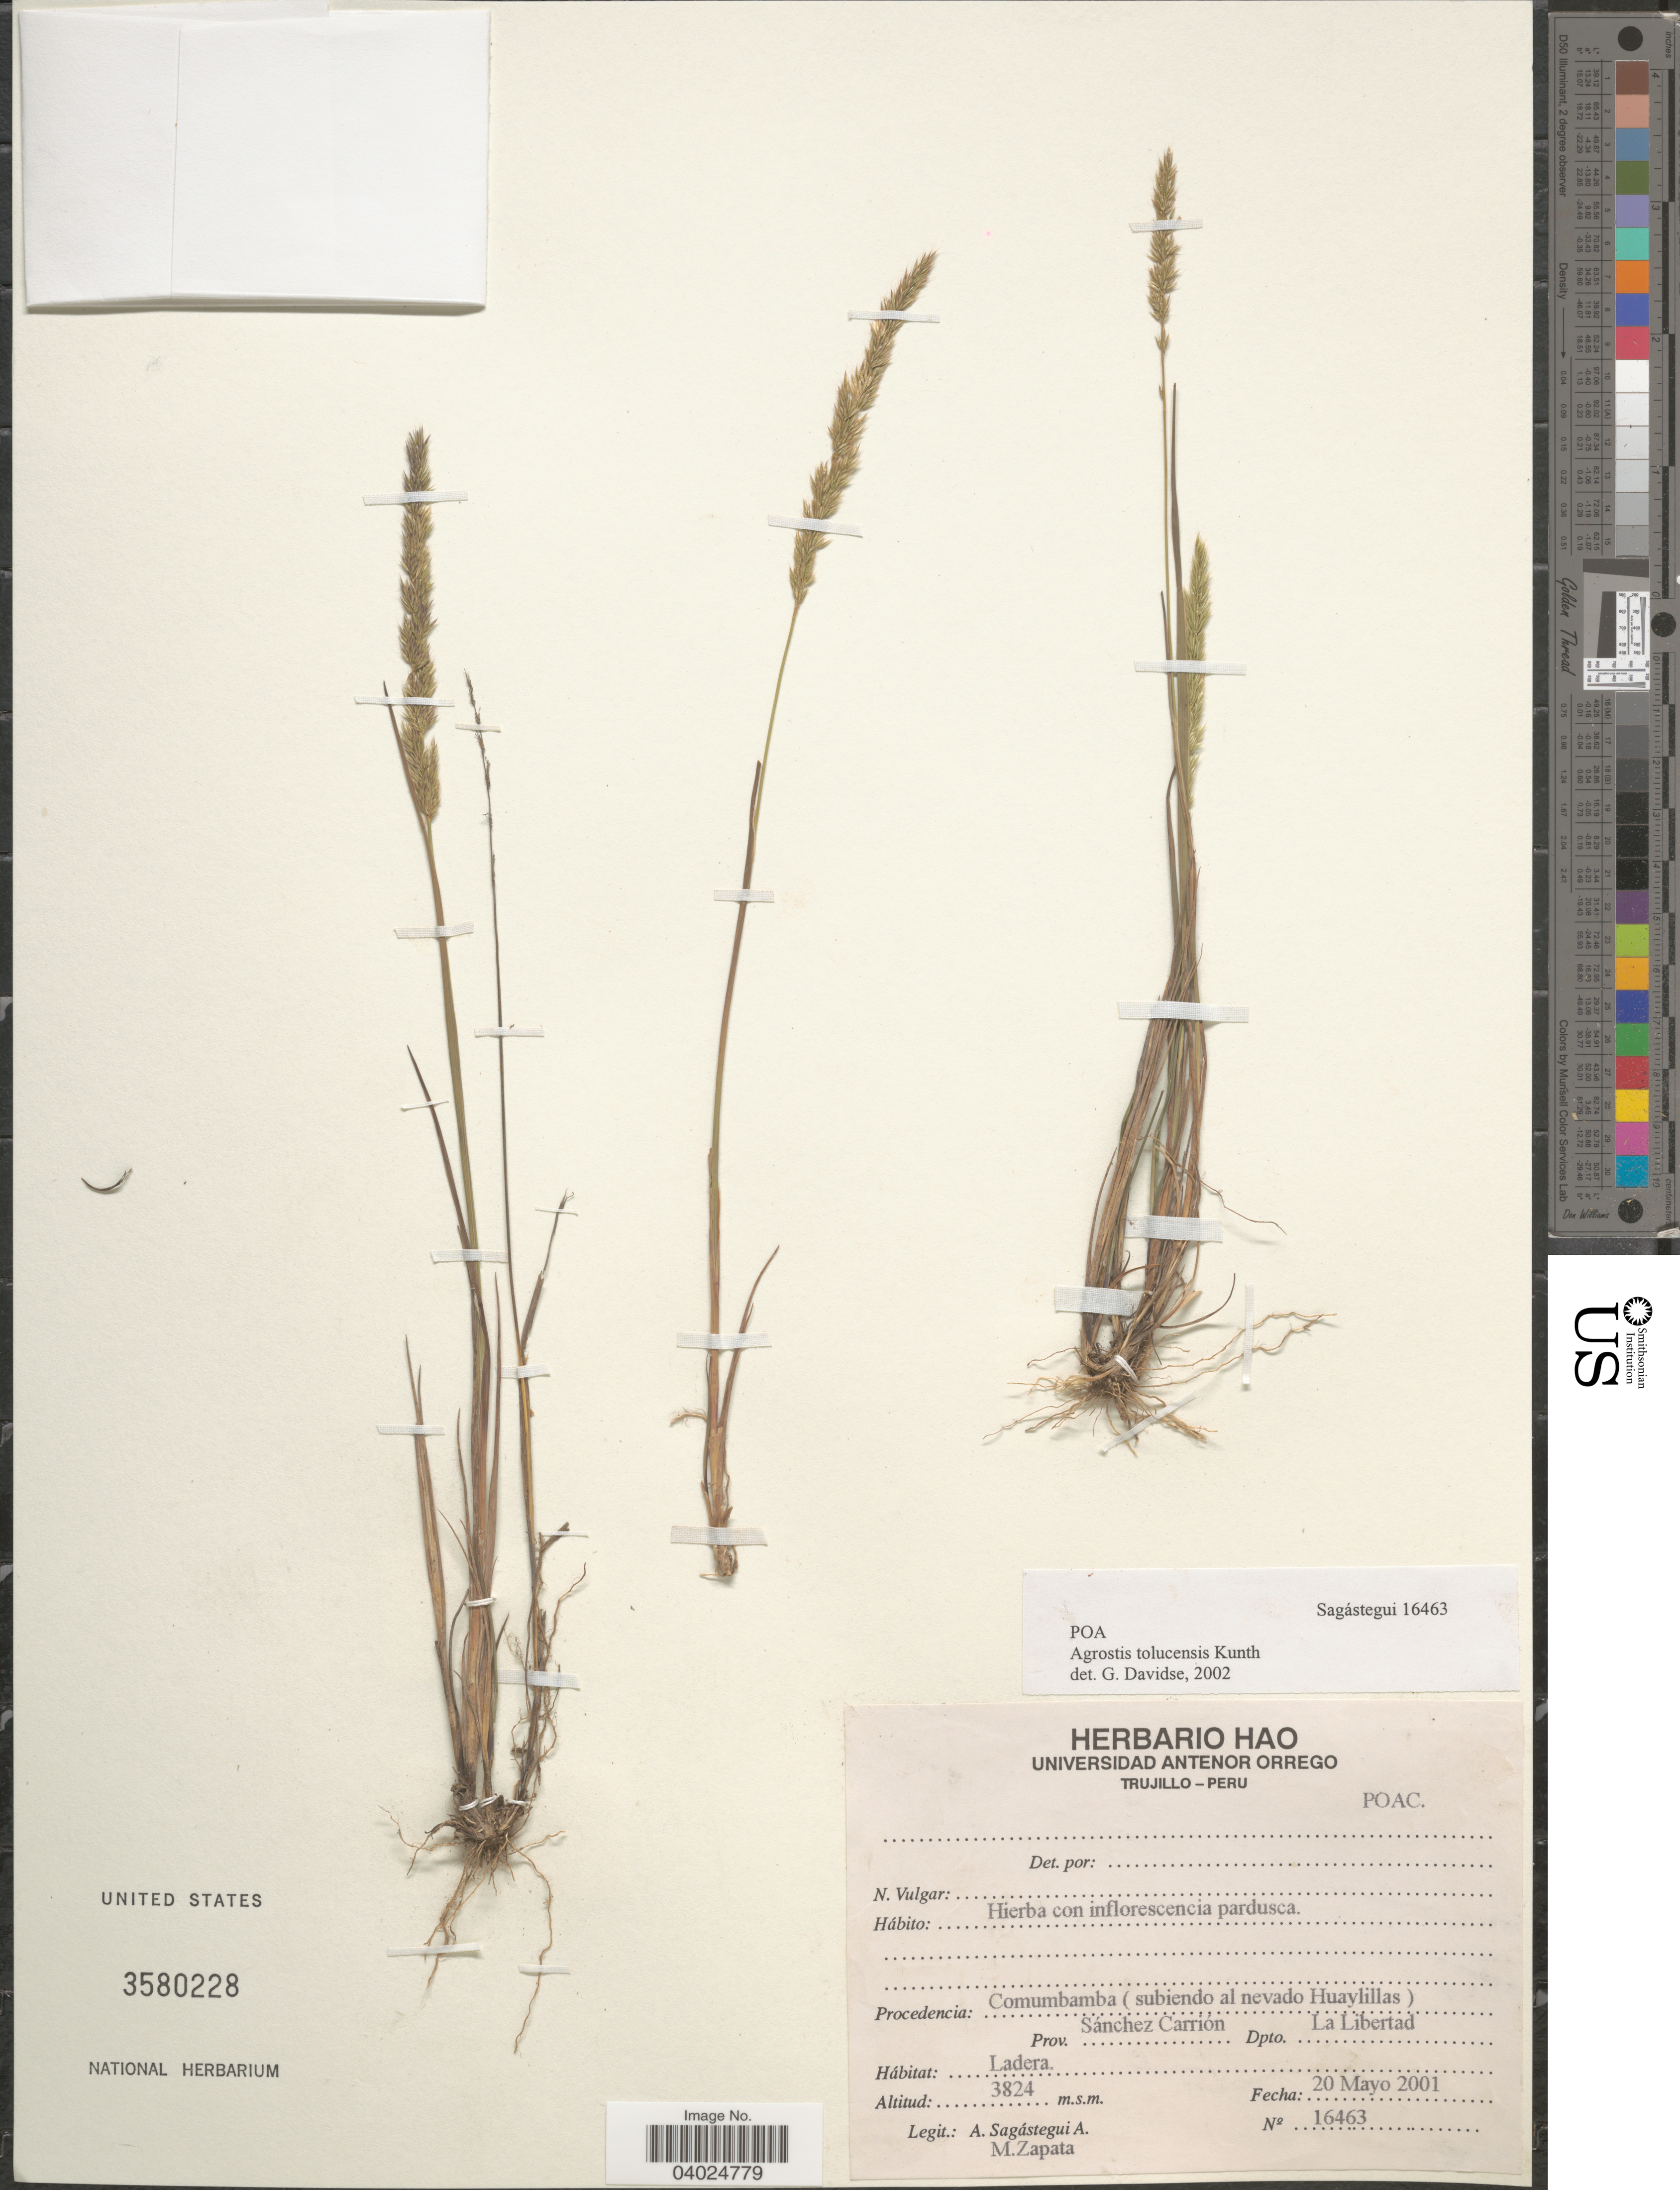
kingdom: Plantae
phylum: Tracheophyta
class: Liliopsida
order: Poales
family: Poaceae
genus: Agrostis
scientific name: Agrostis tolucensis Kunth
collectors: A. Sagástegui A. & M. Zapata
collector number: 16463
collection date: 2001-05-20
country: Peru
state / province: La Libertad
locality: Comumbamba (subiendo al nevado Huaylillas) Prov. Sánchez Carrión. Dpto. La Libertad.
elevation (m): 3824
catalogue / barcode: US 3580228